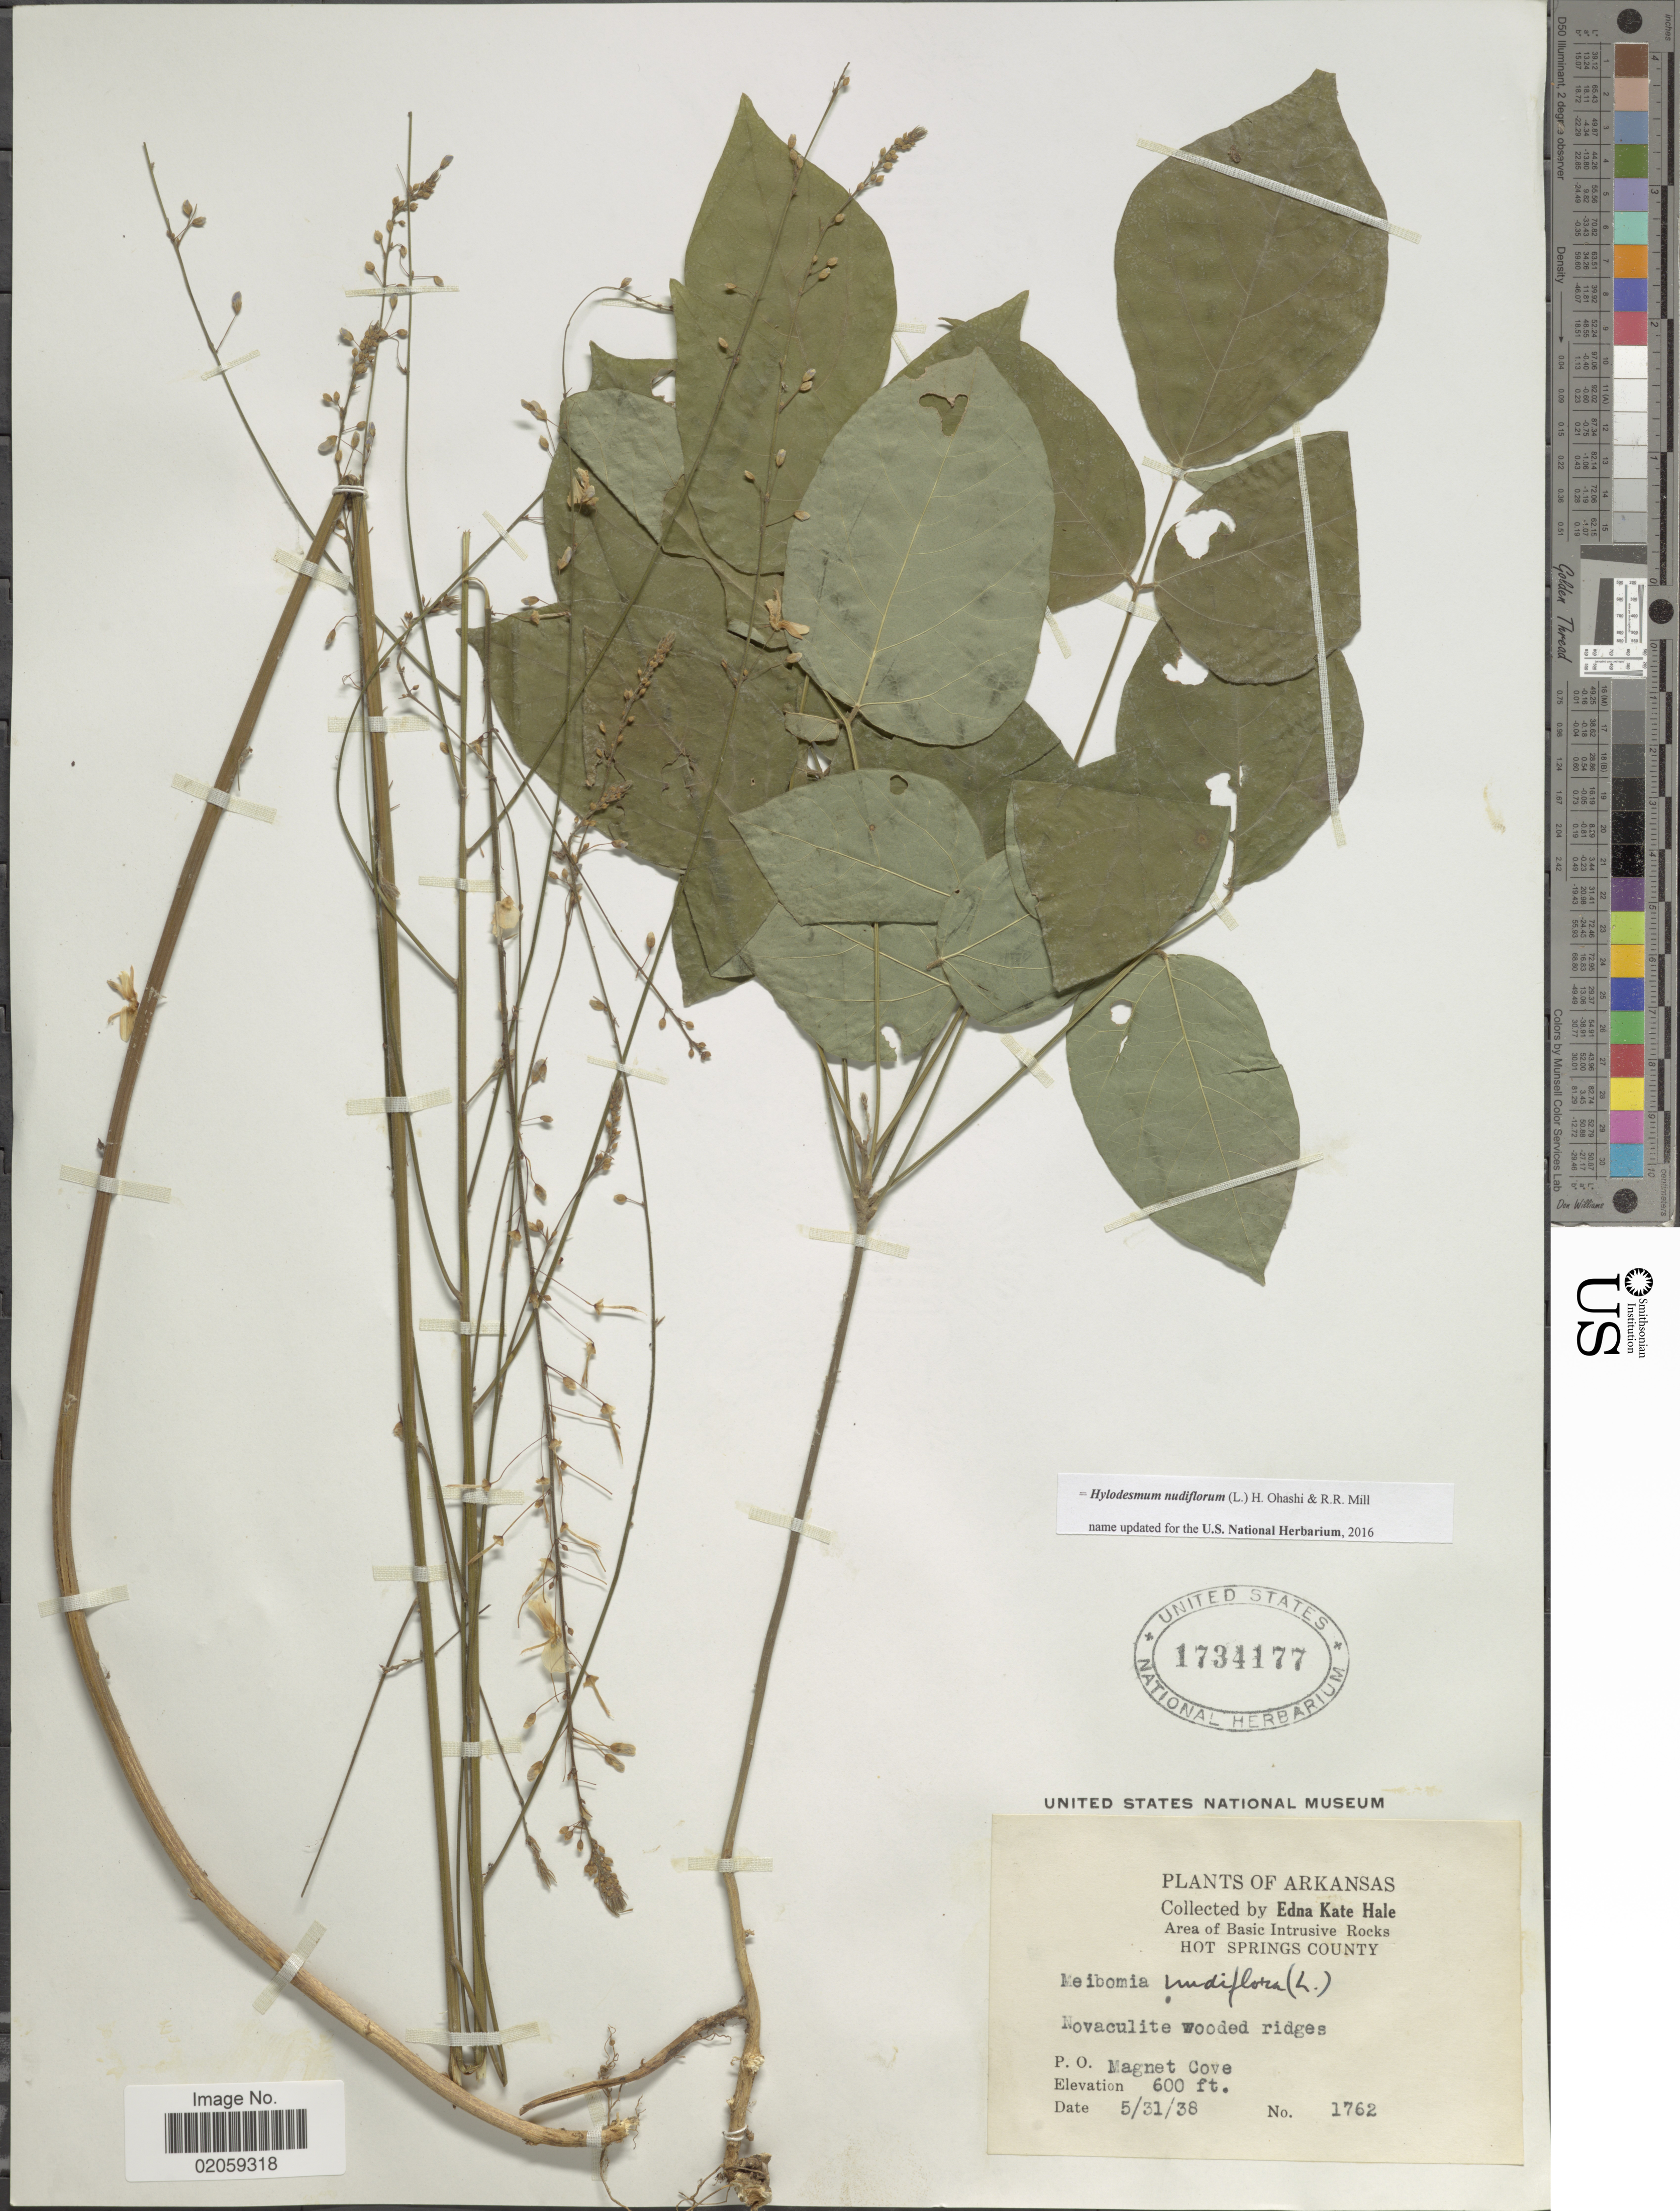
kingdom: Plantae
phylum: Tracheophyta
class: Magnoliopsida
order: Fabales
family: Fabaceae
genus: Hylodesmum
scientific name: Hylodesmum nudiflorum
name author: (L.) H. Ohashi & R.R. Mill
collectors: E. K. Hale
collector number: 1762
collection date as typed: Transcribed d/m/y: 31/5/38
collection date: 1938-05-31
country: United States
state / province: Arkansas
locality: Area of Basic Intrusive Rocks, Hot Springs County, P.O. Magnet Cove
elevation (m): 183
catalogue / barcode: US 1734177